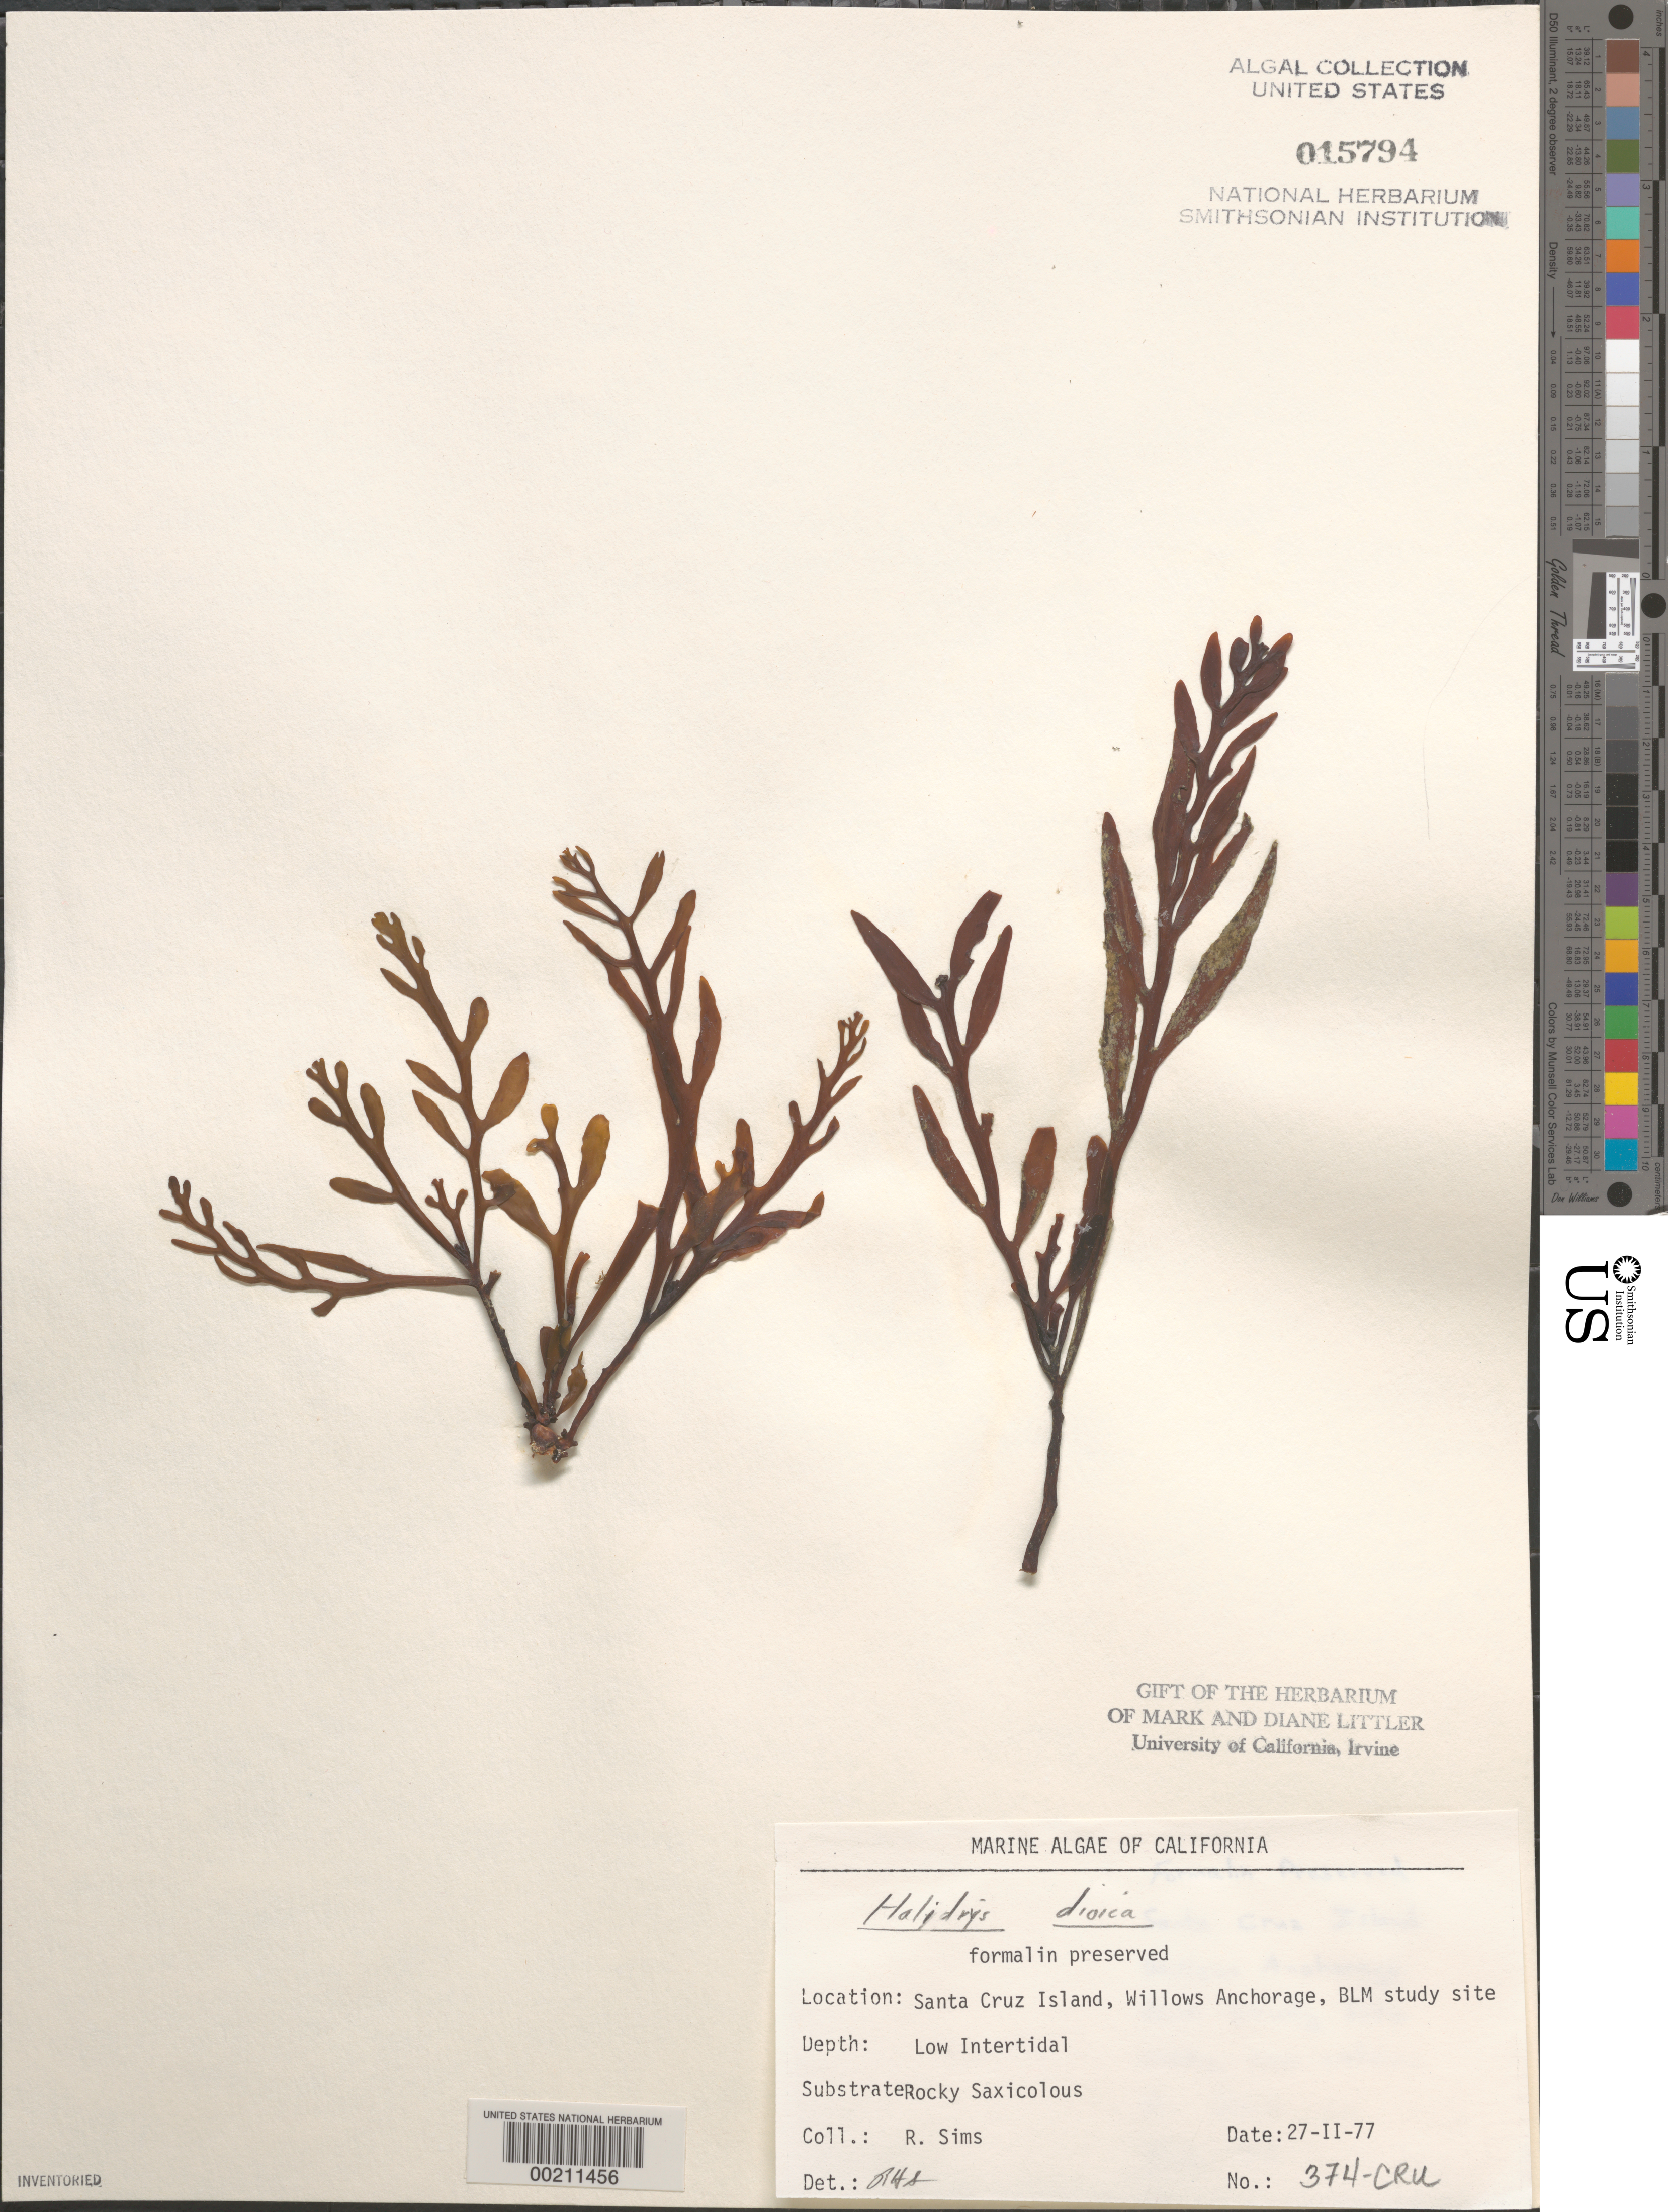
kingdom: Chromista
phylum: Ochrophyta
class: Phaeophyceae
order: Fucales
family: Sargassaceae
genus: Halidrys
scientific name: Halidrys dioica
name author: N.L. Gardner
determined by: Sims, Robert H.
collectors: R. H. Sims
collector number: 374-cru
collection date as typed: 27 Feb 1977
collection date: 1977-02-27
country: United States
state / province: California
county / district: Santa Barbara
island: Santa Cruz Island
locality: Willows Anchorage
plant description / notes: BLM-SOCALBIGHT Rocky Intertidal Survey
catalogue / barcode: US 15794